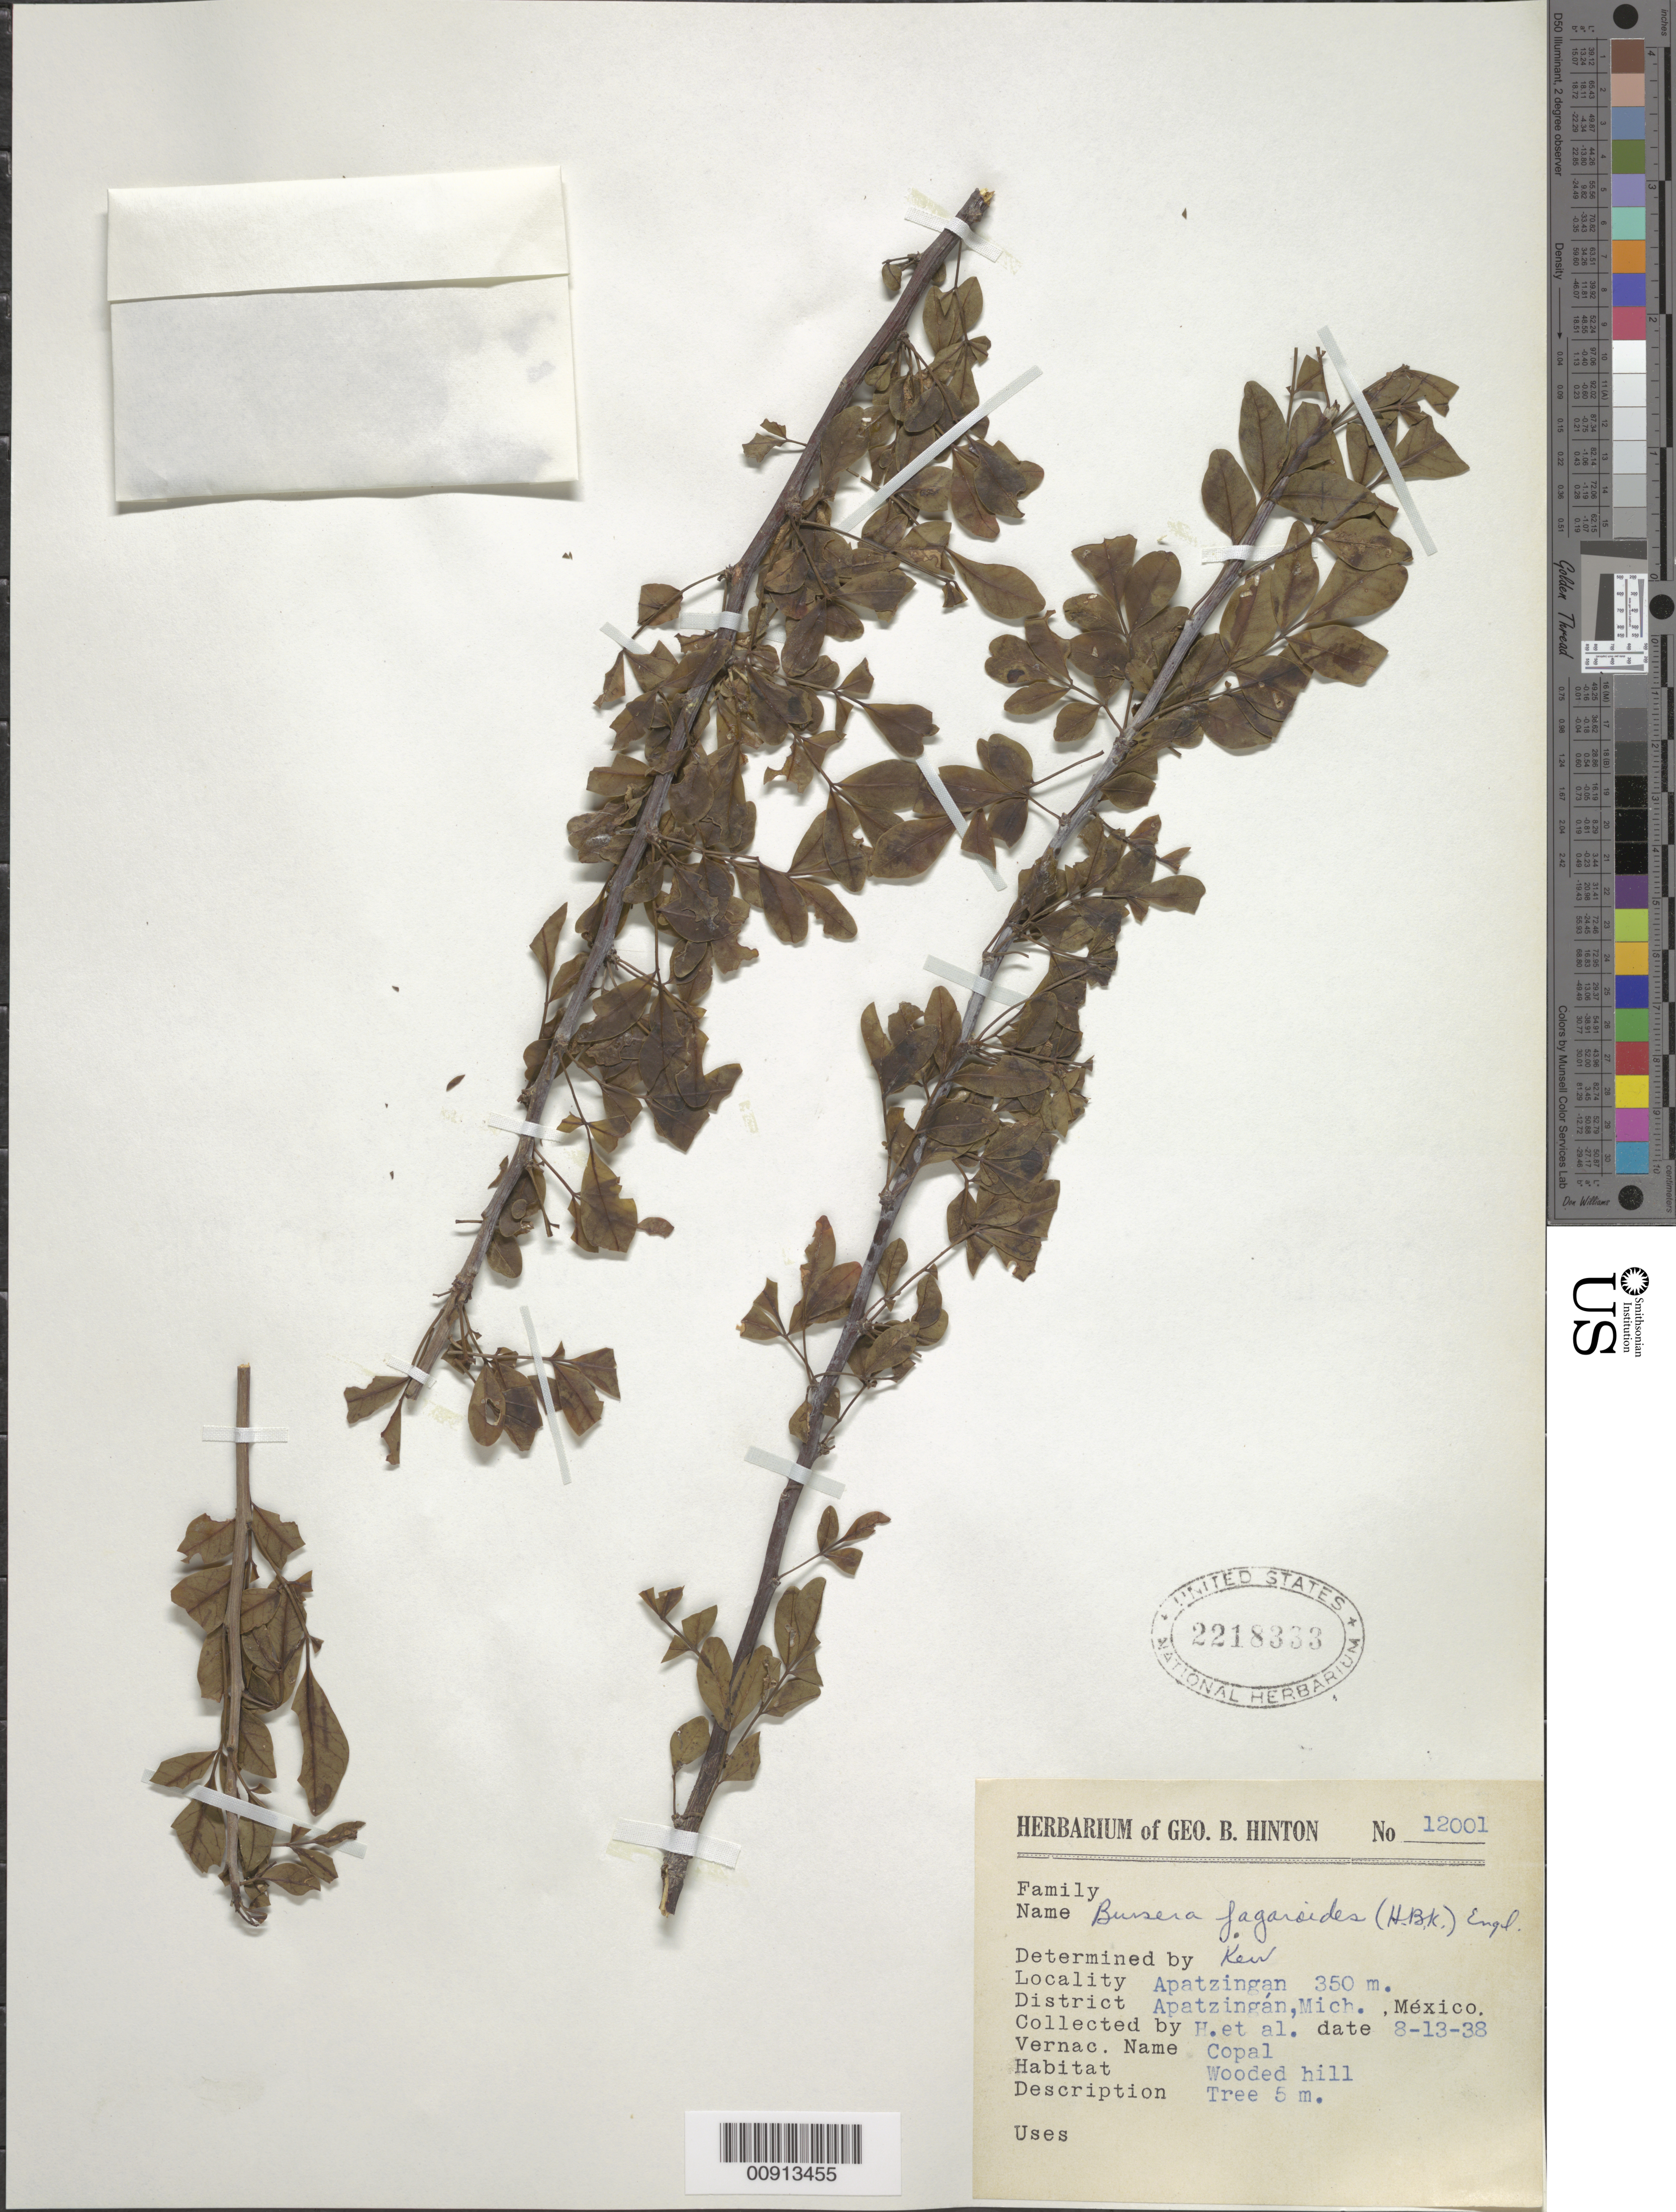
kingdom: Plantae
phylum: Tracheophyta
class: Magnoliopsida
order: Sapindales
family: Burseraceae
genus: Bursera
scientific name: Bursera inaguensis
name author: Britton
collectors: G. B. Hinton & et al.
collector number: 12001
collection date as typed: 13 Aug 1938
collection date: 1938-08-13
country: Mexico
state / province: Michoacán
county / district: Apatzingán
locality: Apatzingán, District Apatzingán, Michoacán.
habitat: Wooded hill.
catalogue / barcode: US 2218333